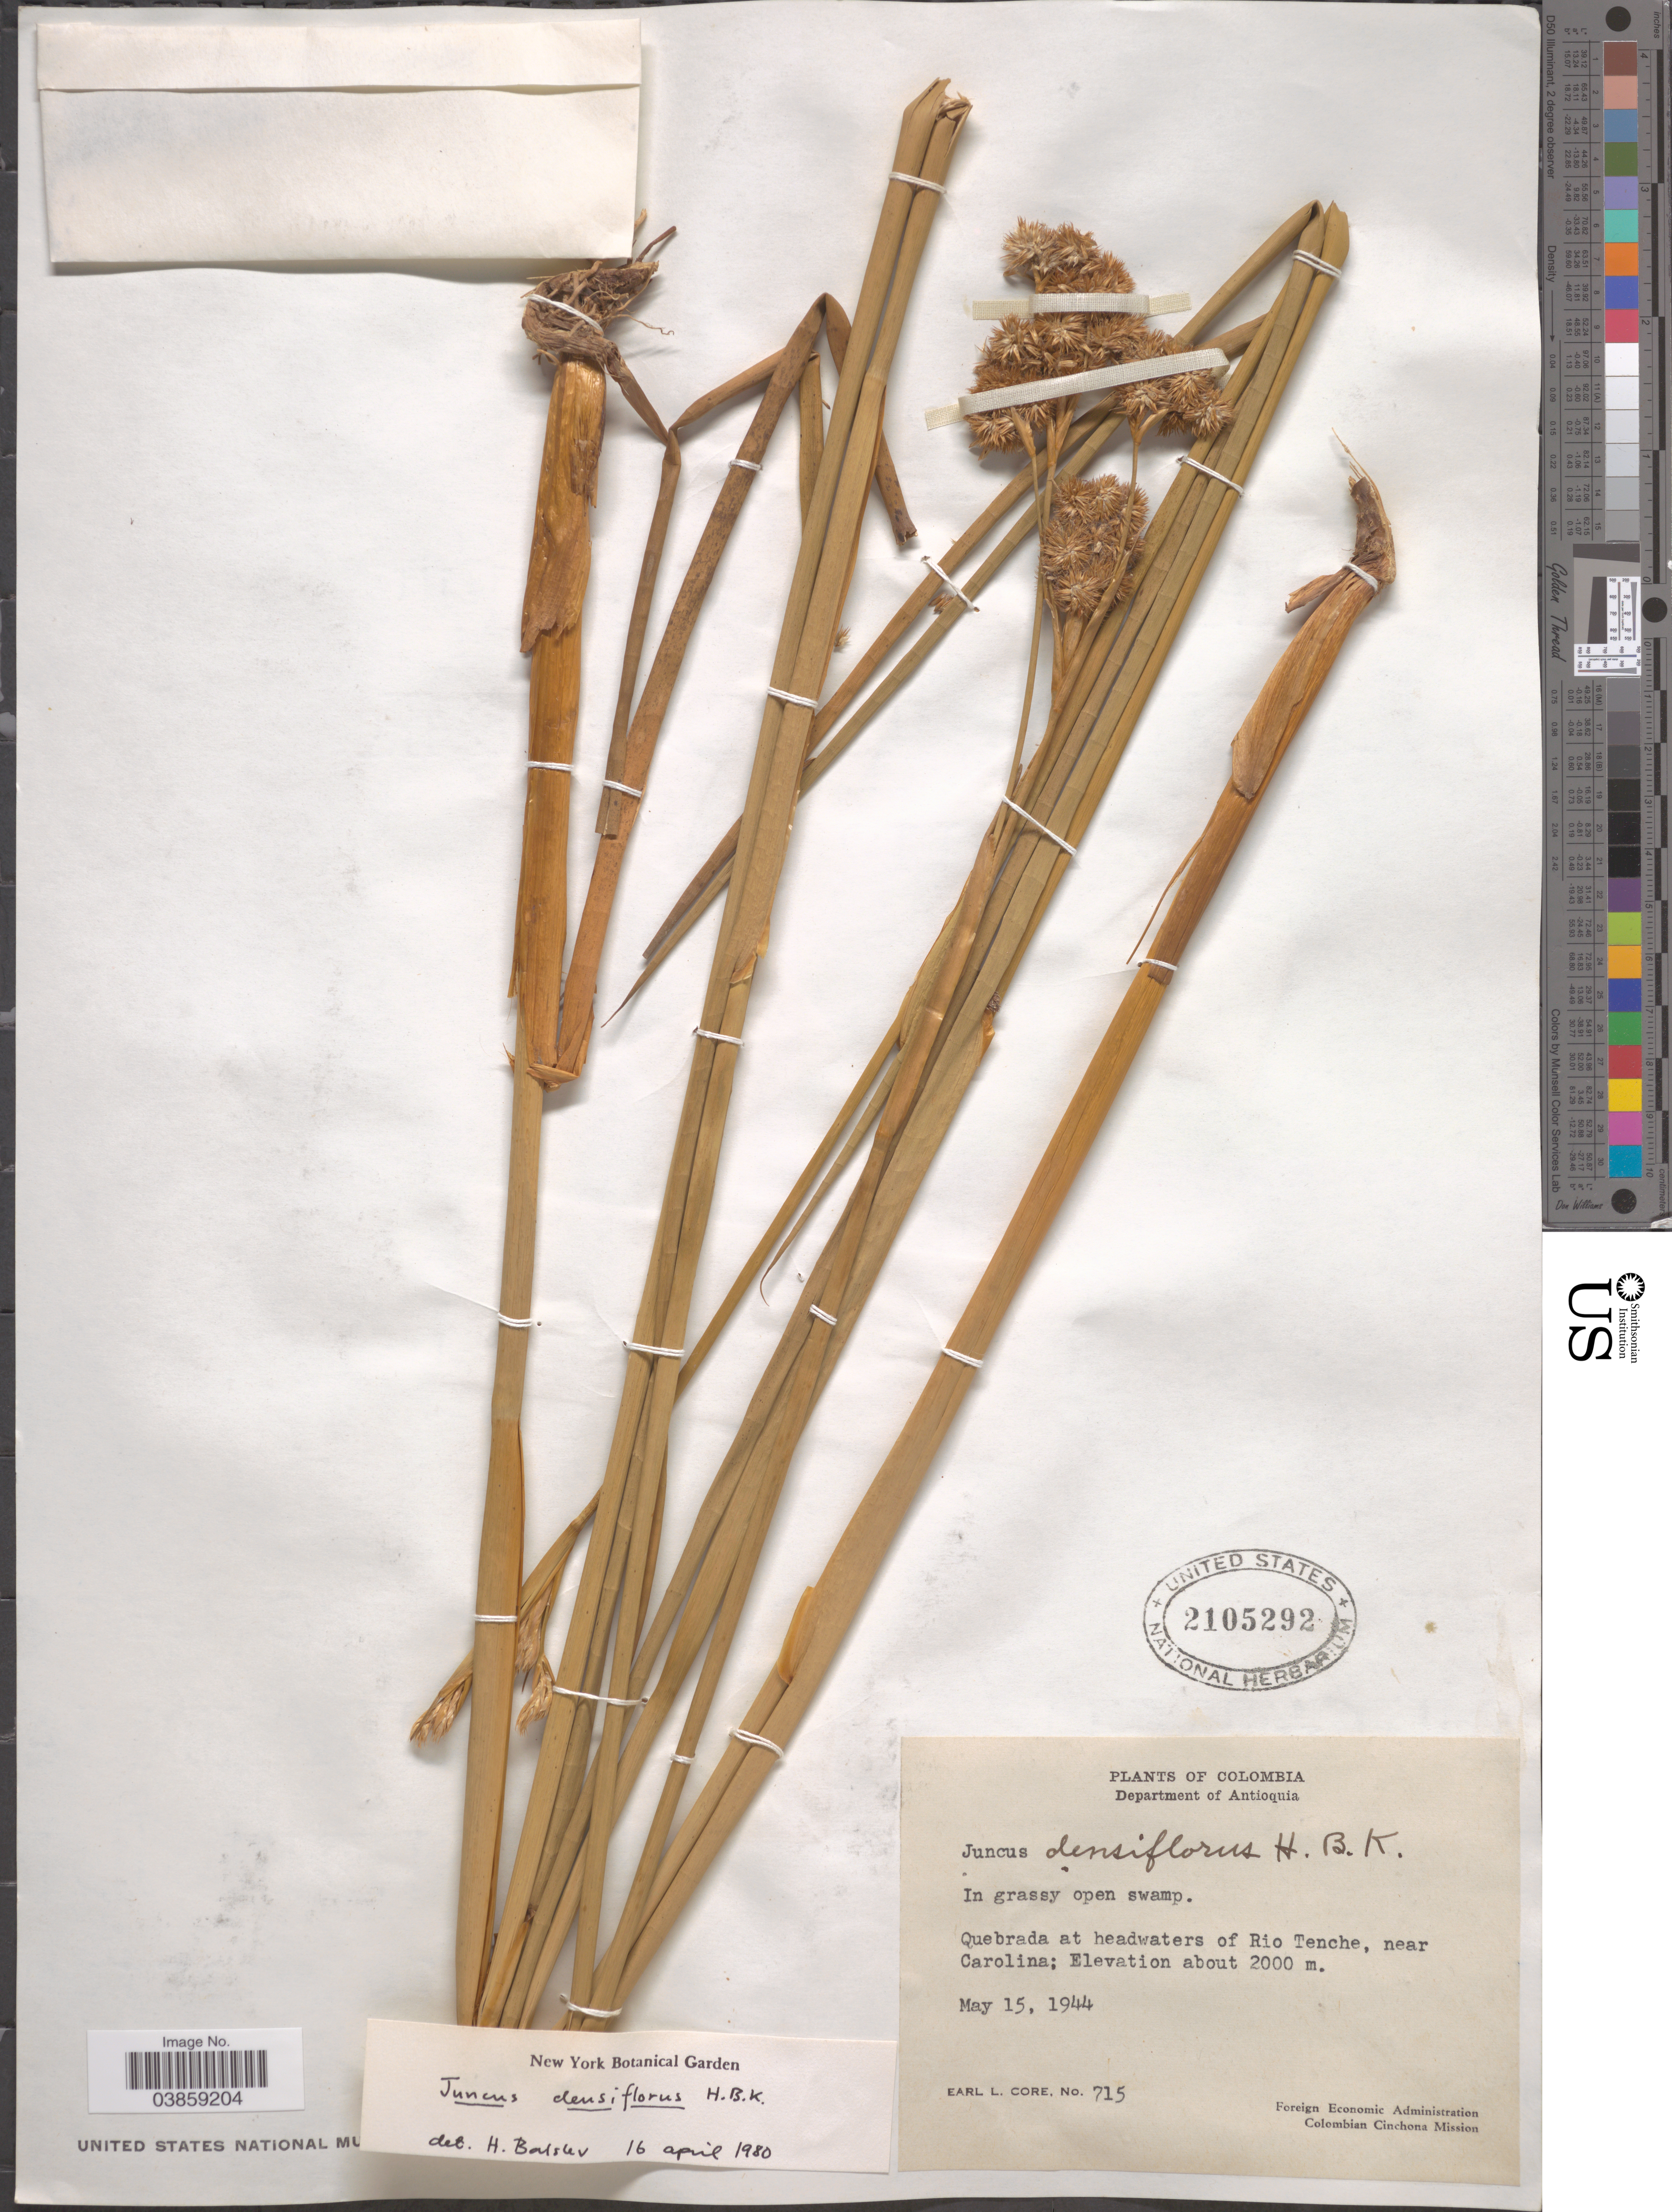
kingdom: Plantae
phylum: Tracheophyta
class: Liliopsida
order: Poales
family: Juncaceae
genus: Juncus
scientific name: Juncus densiflorus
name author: Kunth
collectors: E. L. Core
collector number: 715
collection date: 1944-05-15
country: Colombia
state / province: Antioquia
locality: Department of Antioquia. Quebrada at headwaters of Rio Tenche, near Carolina.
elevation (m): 2000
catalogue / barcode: US 2105292